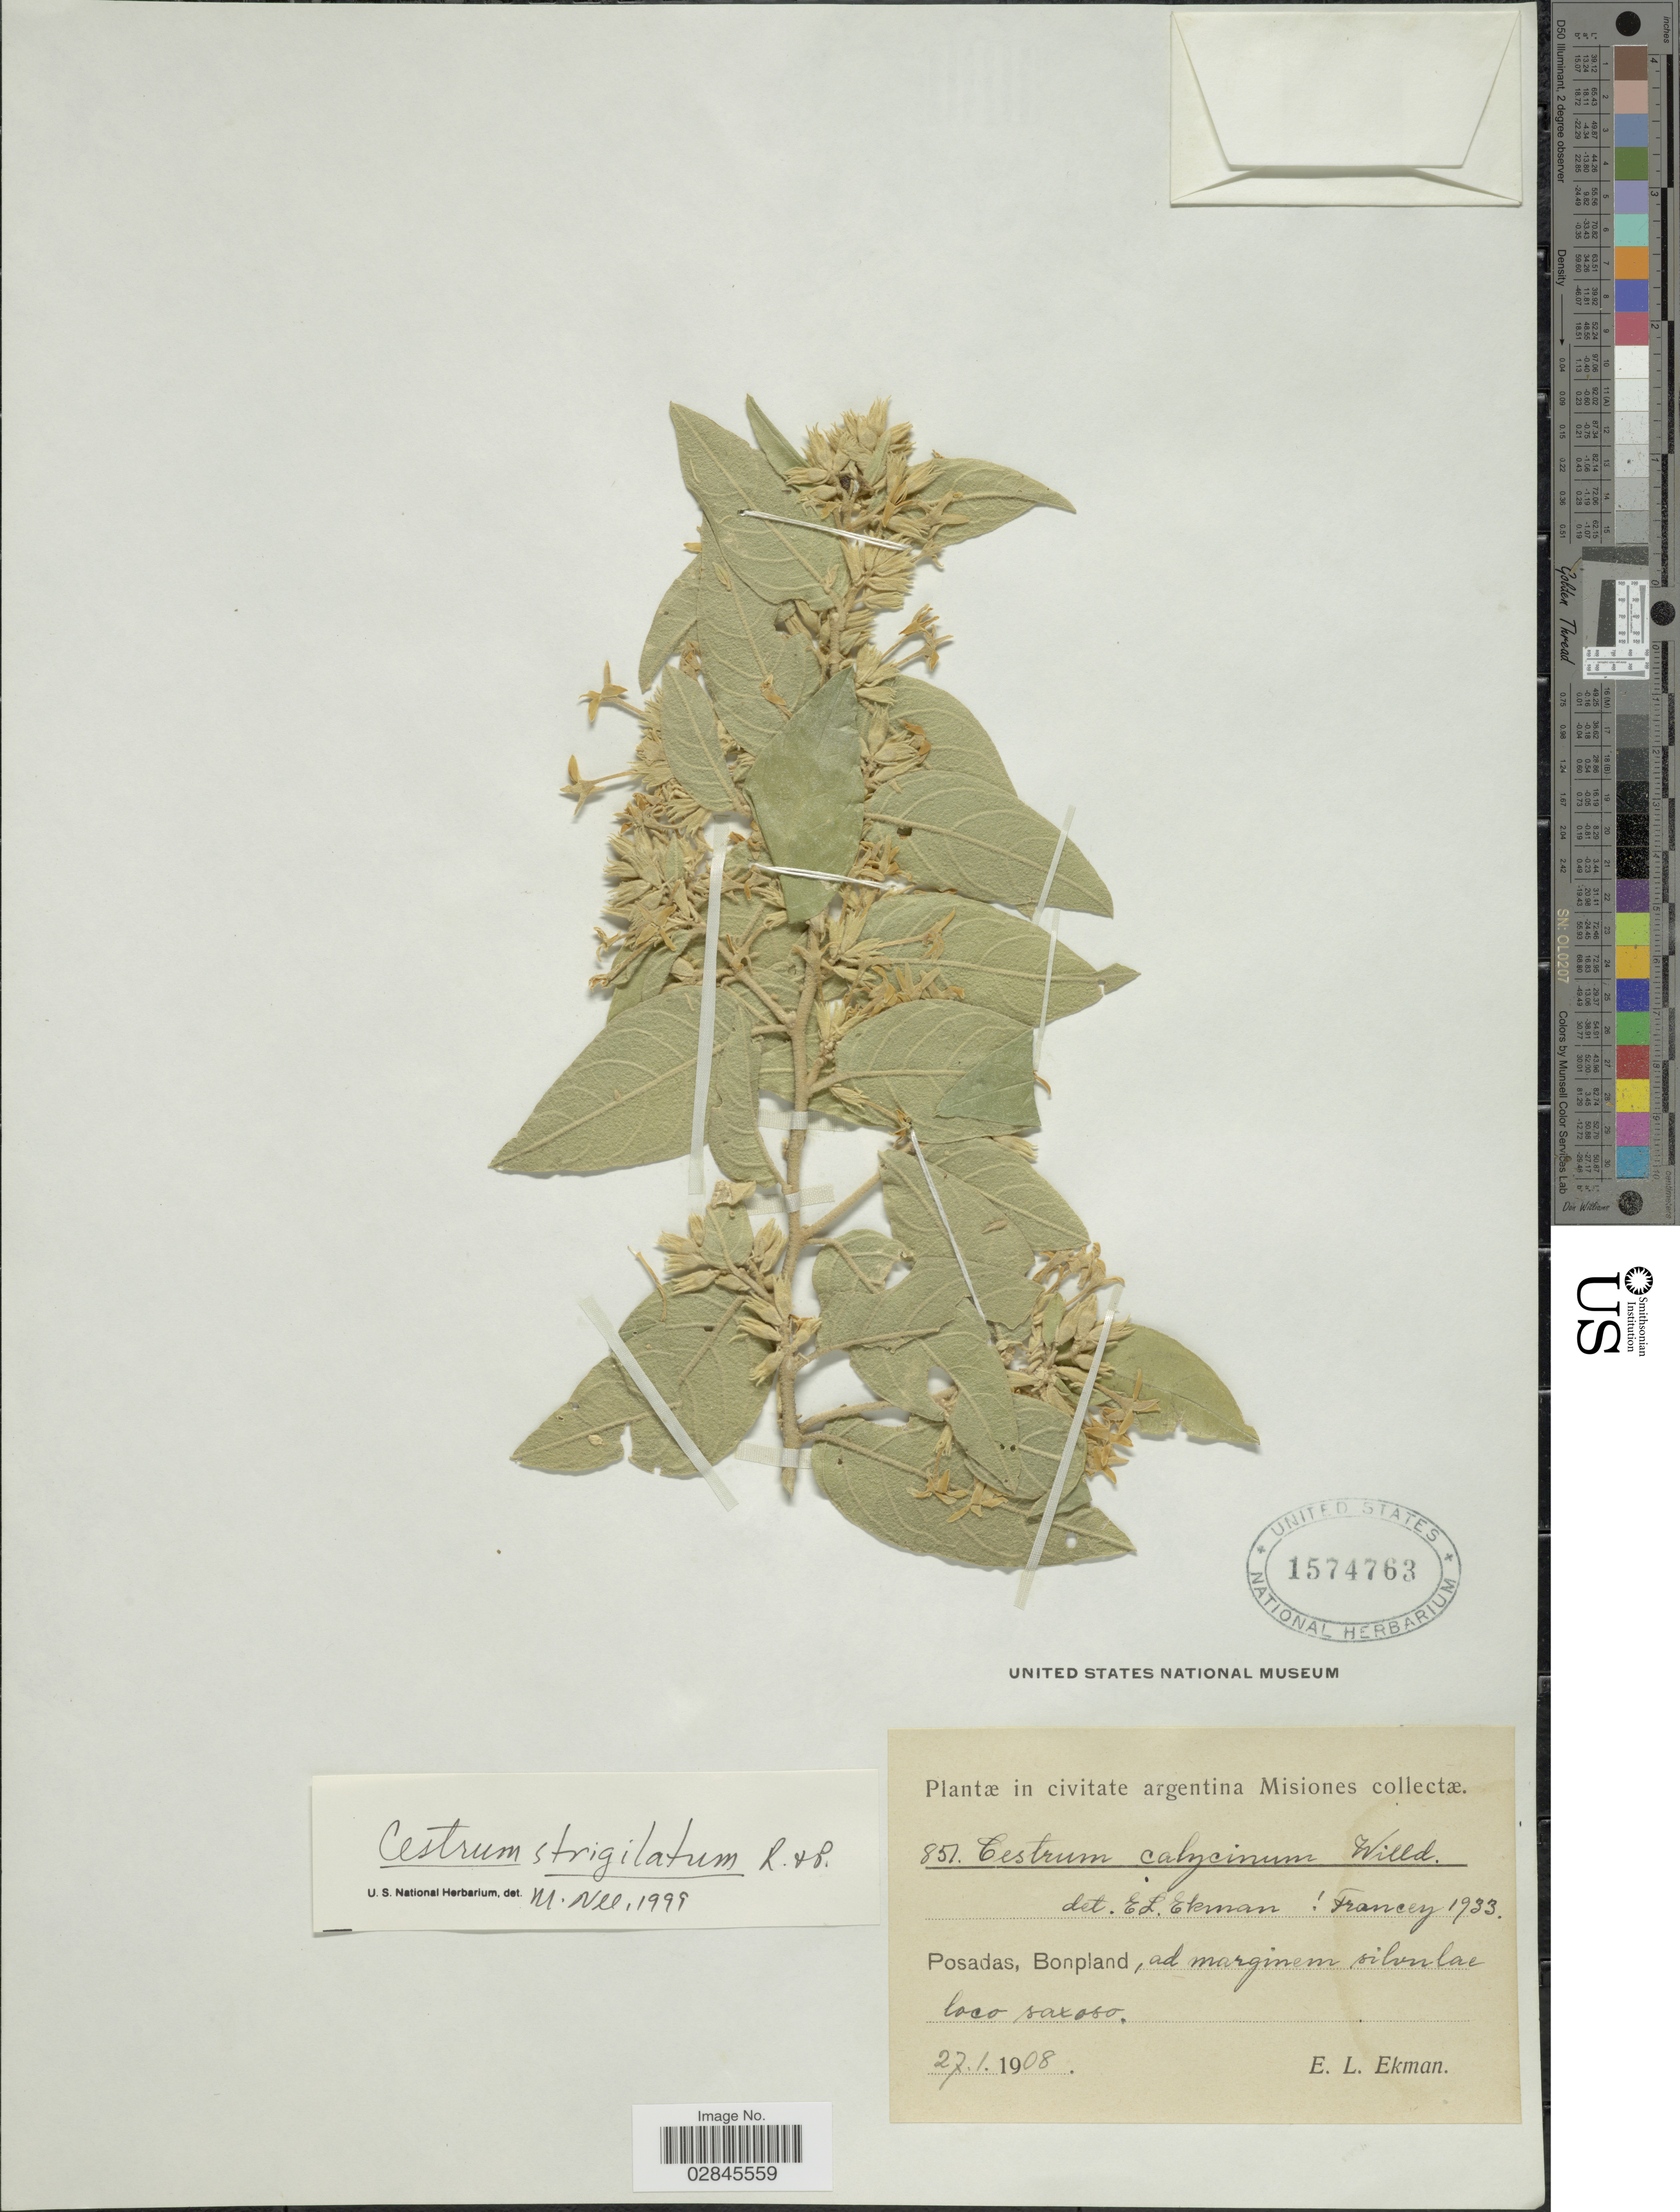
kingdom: Plantae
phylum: Tracheophyta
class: Magnoliopsida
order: Solanales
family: Solanaceae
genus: Cestrum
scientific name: Cestrum strigilatum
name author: Ruiz & Pav.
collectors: E. L. Ekman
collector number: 851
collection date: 1908-01-27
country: Argentina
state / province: Misiones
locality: Posadas, Bonpland.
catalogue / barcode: US 1574763